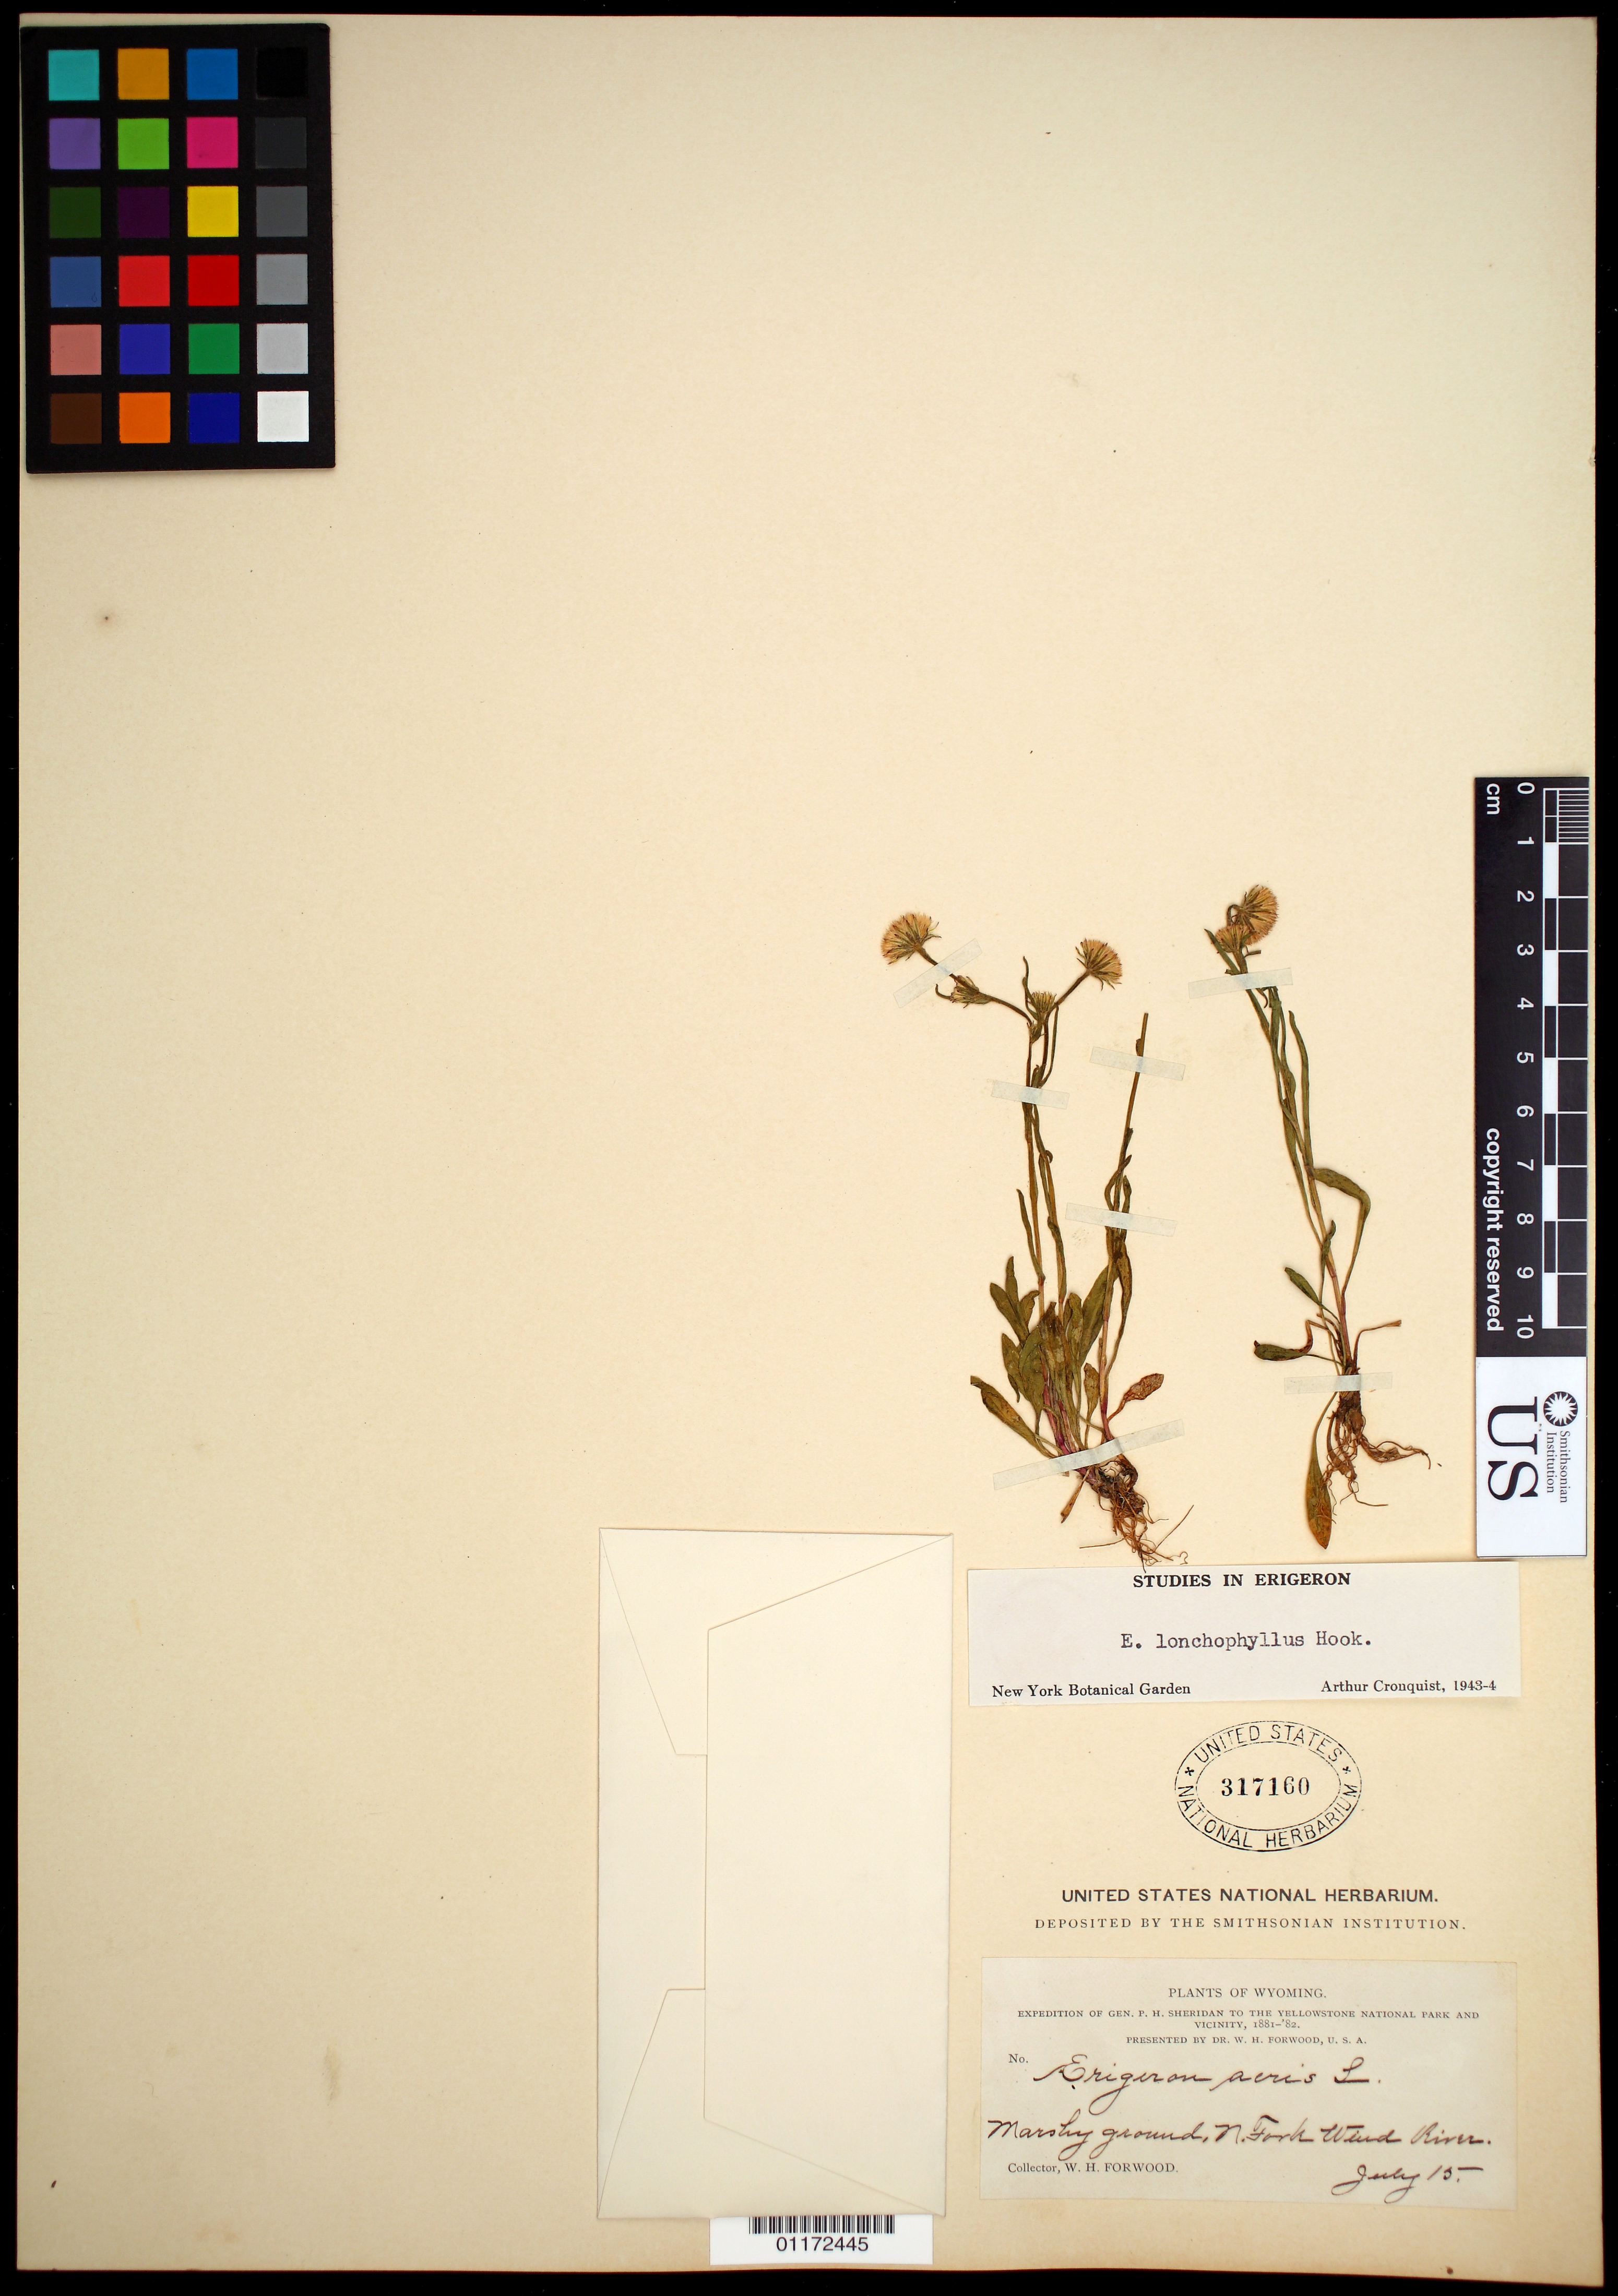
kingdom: Plantae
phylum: Tracheophyta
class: Magnoliopsida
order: Asterales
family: Asteraceae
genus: Erigeron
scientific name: Erigeron lonchophyllus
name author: Hook.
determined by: Cronquist, A. J.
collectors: W. Forwood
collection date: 1881-07-15/1882-07-15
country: United States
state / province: Wyoming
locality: North Fork of Wind River.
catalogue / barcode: US 317160